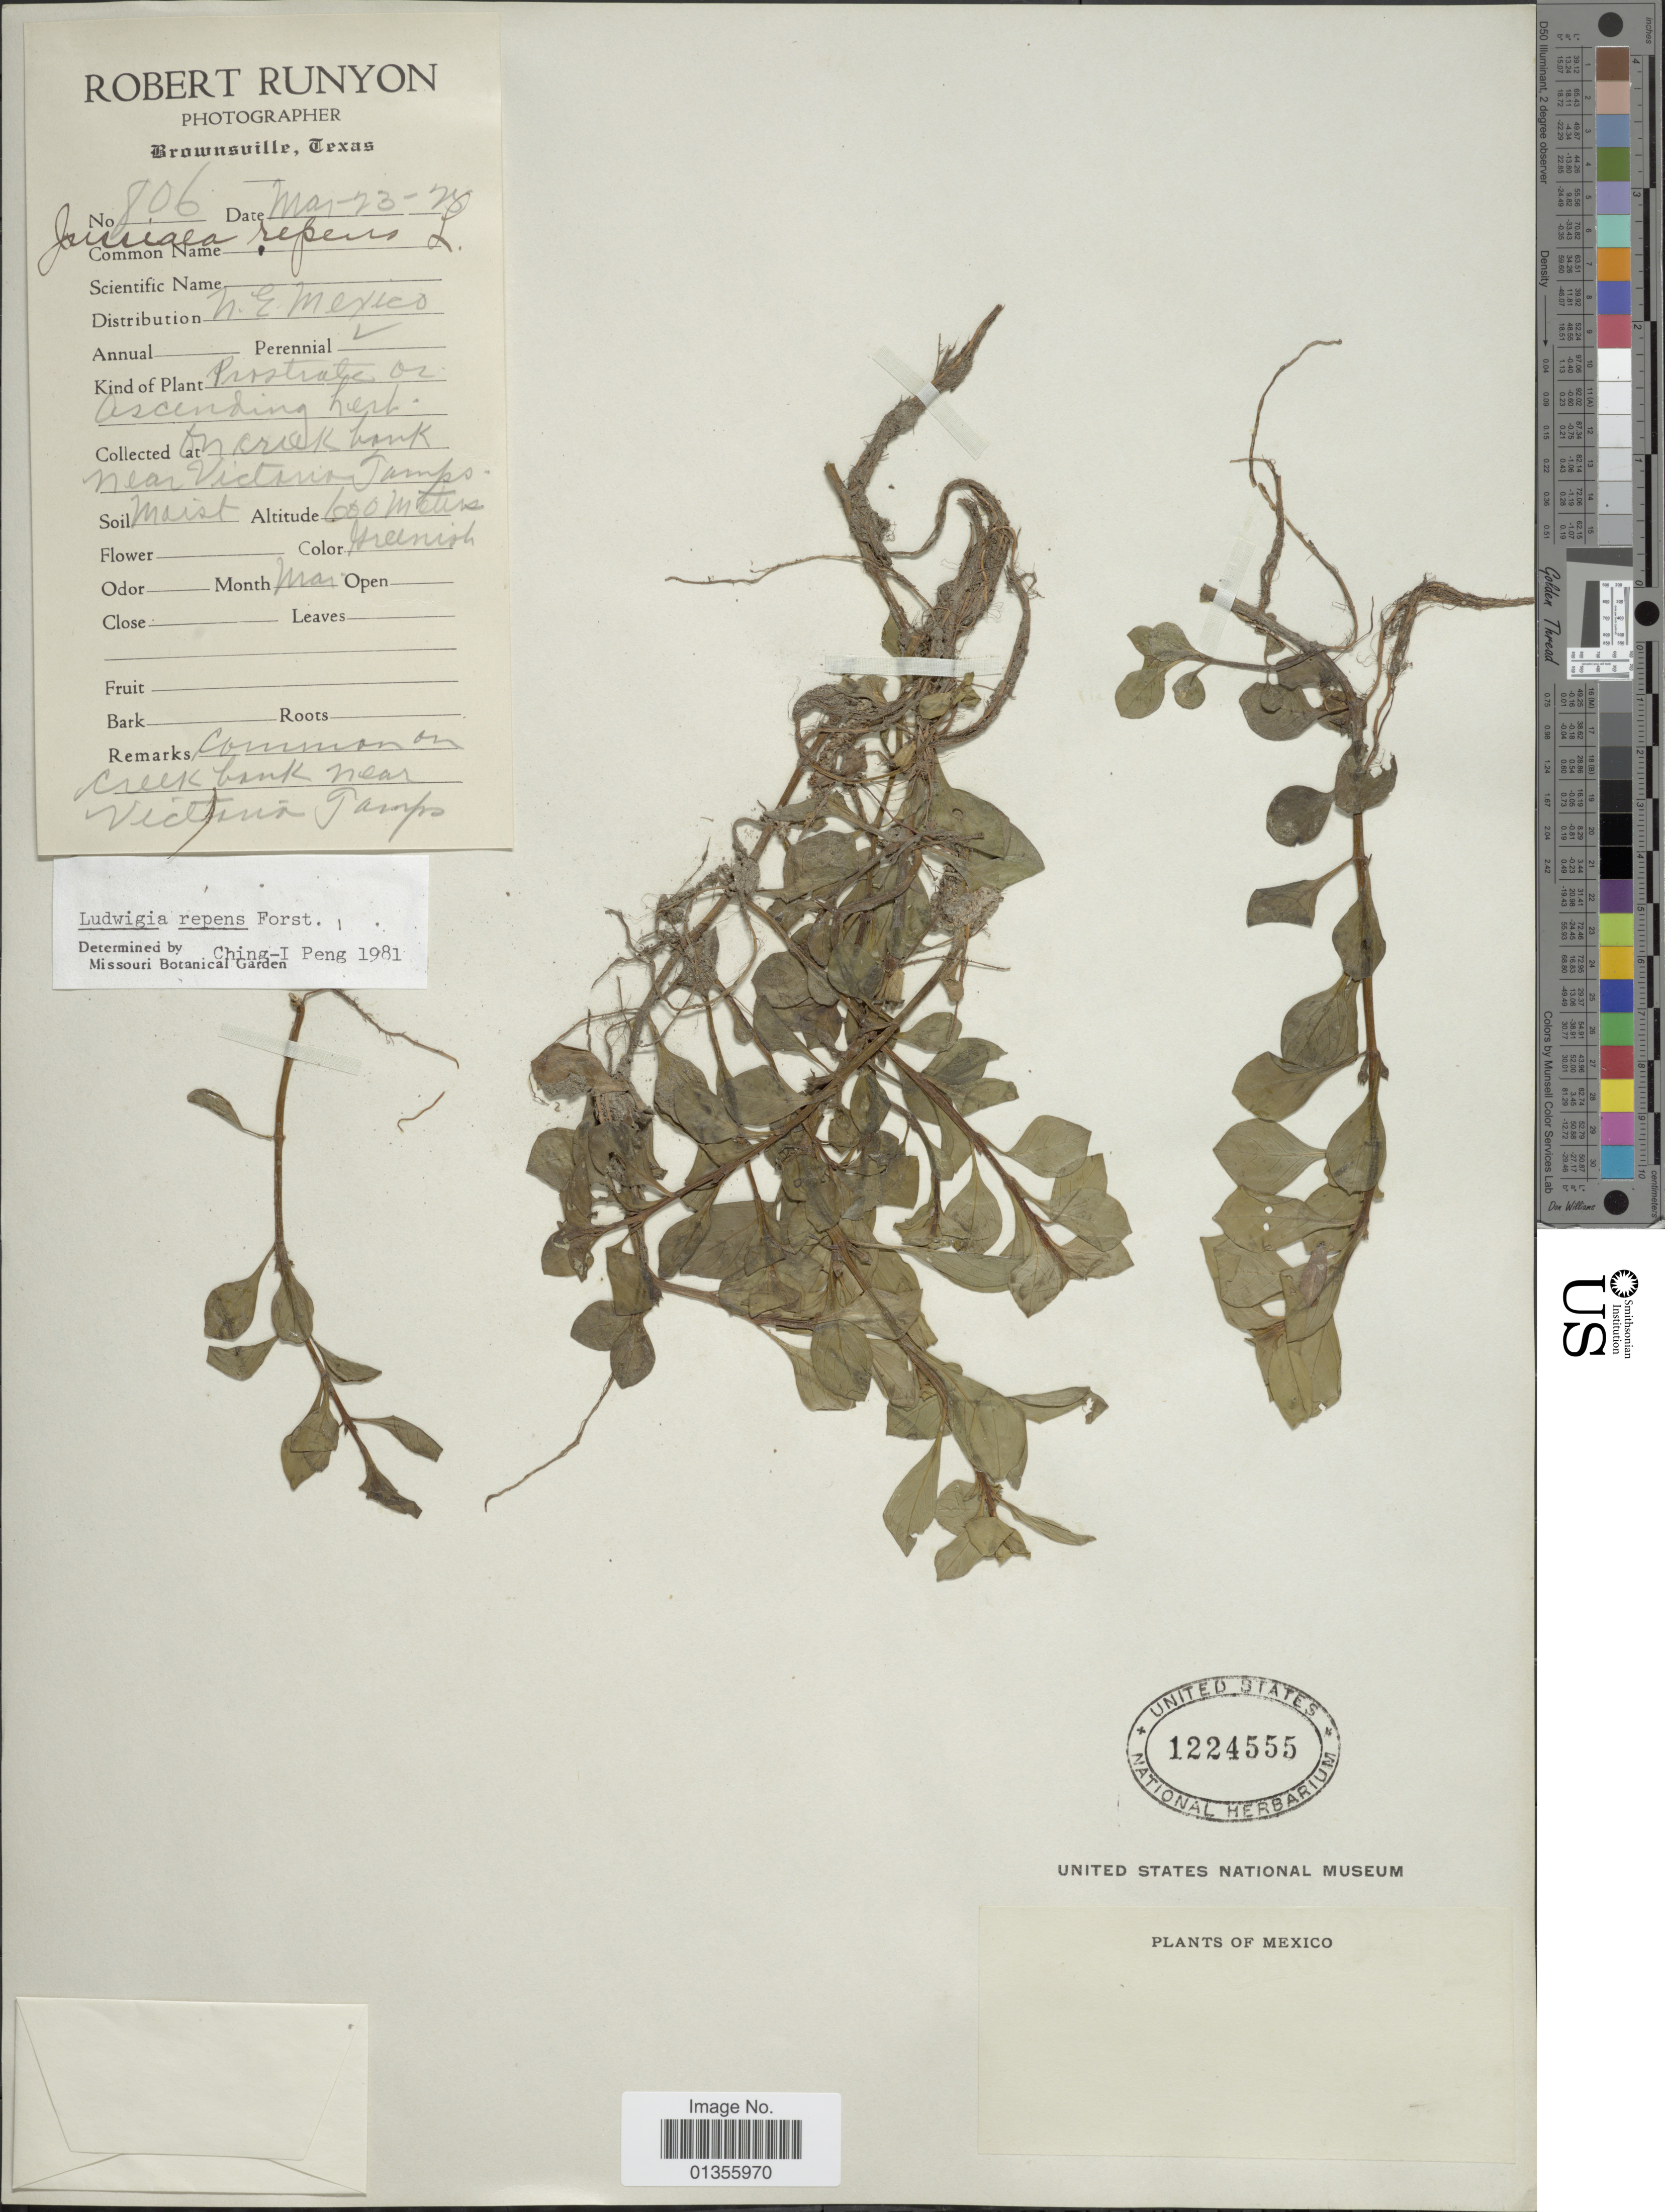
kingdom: Plantae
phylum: Tracheophyta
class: Magnoliopsida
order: Myrtales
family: Onagraceae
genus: Ludwigia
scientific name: Ludwigia repens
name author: J.R. Forst.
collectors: R. Runyon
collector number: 806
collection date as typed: Transcribed d/m/y: 23/5/25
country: Mexico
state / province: Tamaulipas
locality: N.E. Mexico. On creek bank near Victoria Tamps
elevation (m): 600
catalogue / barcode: US 1224555